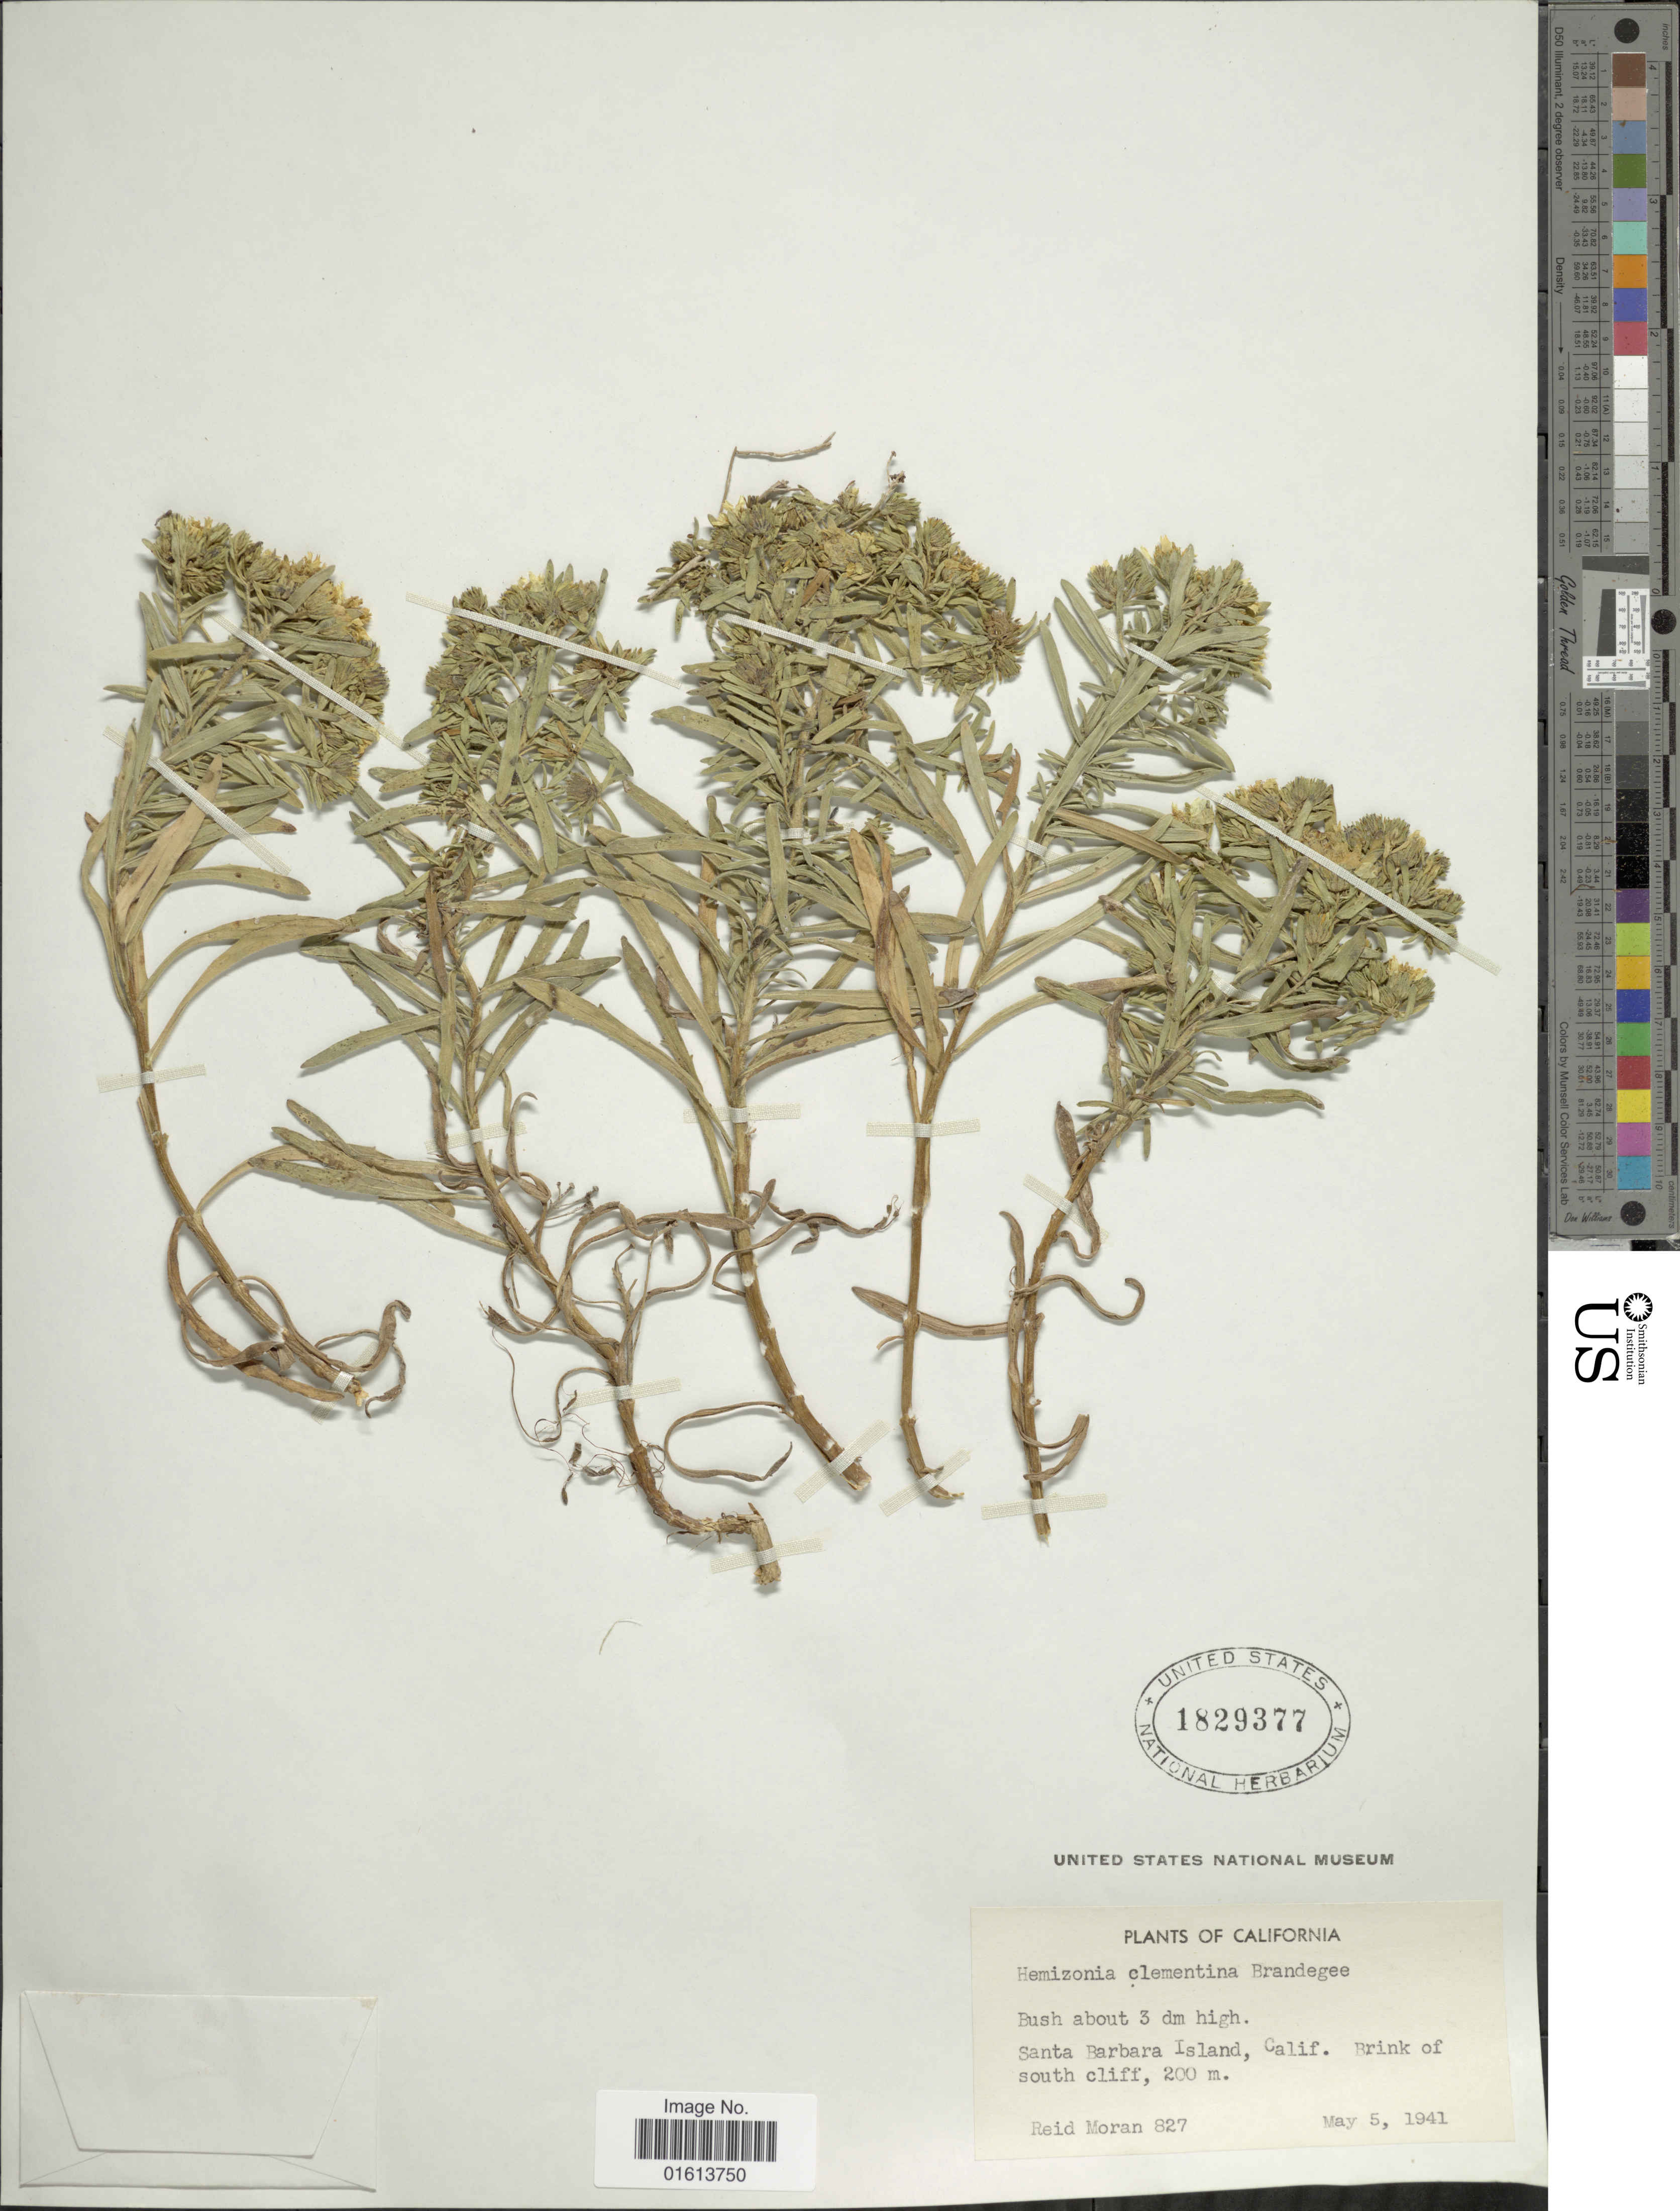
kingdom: Plantae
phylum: Tracheophyta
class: Magnoliopsida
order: Asterales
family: Asteraceae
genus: Deinandra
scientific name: Deinandra clementina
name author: (Brandegee) B.G. Baldwin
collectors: R. V. Moran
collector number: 827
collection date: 1941-05-05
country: United States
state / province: California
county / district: Santa Barbara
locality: California. Santa Barbara Island, Calif. Brink of south cliff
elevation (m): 200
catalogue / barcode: US 1829377